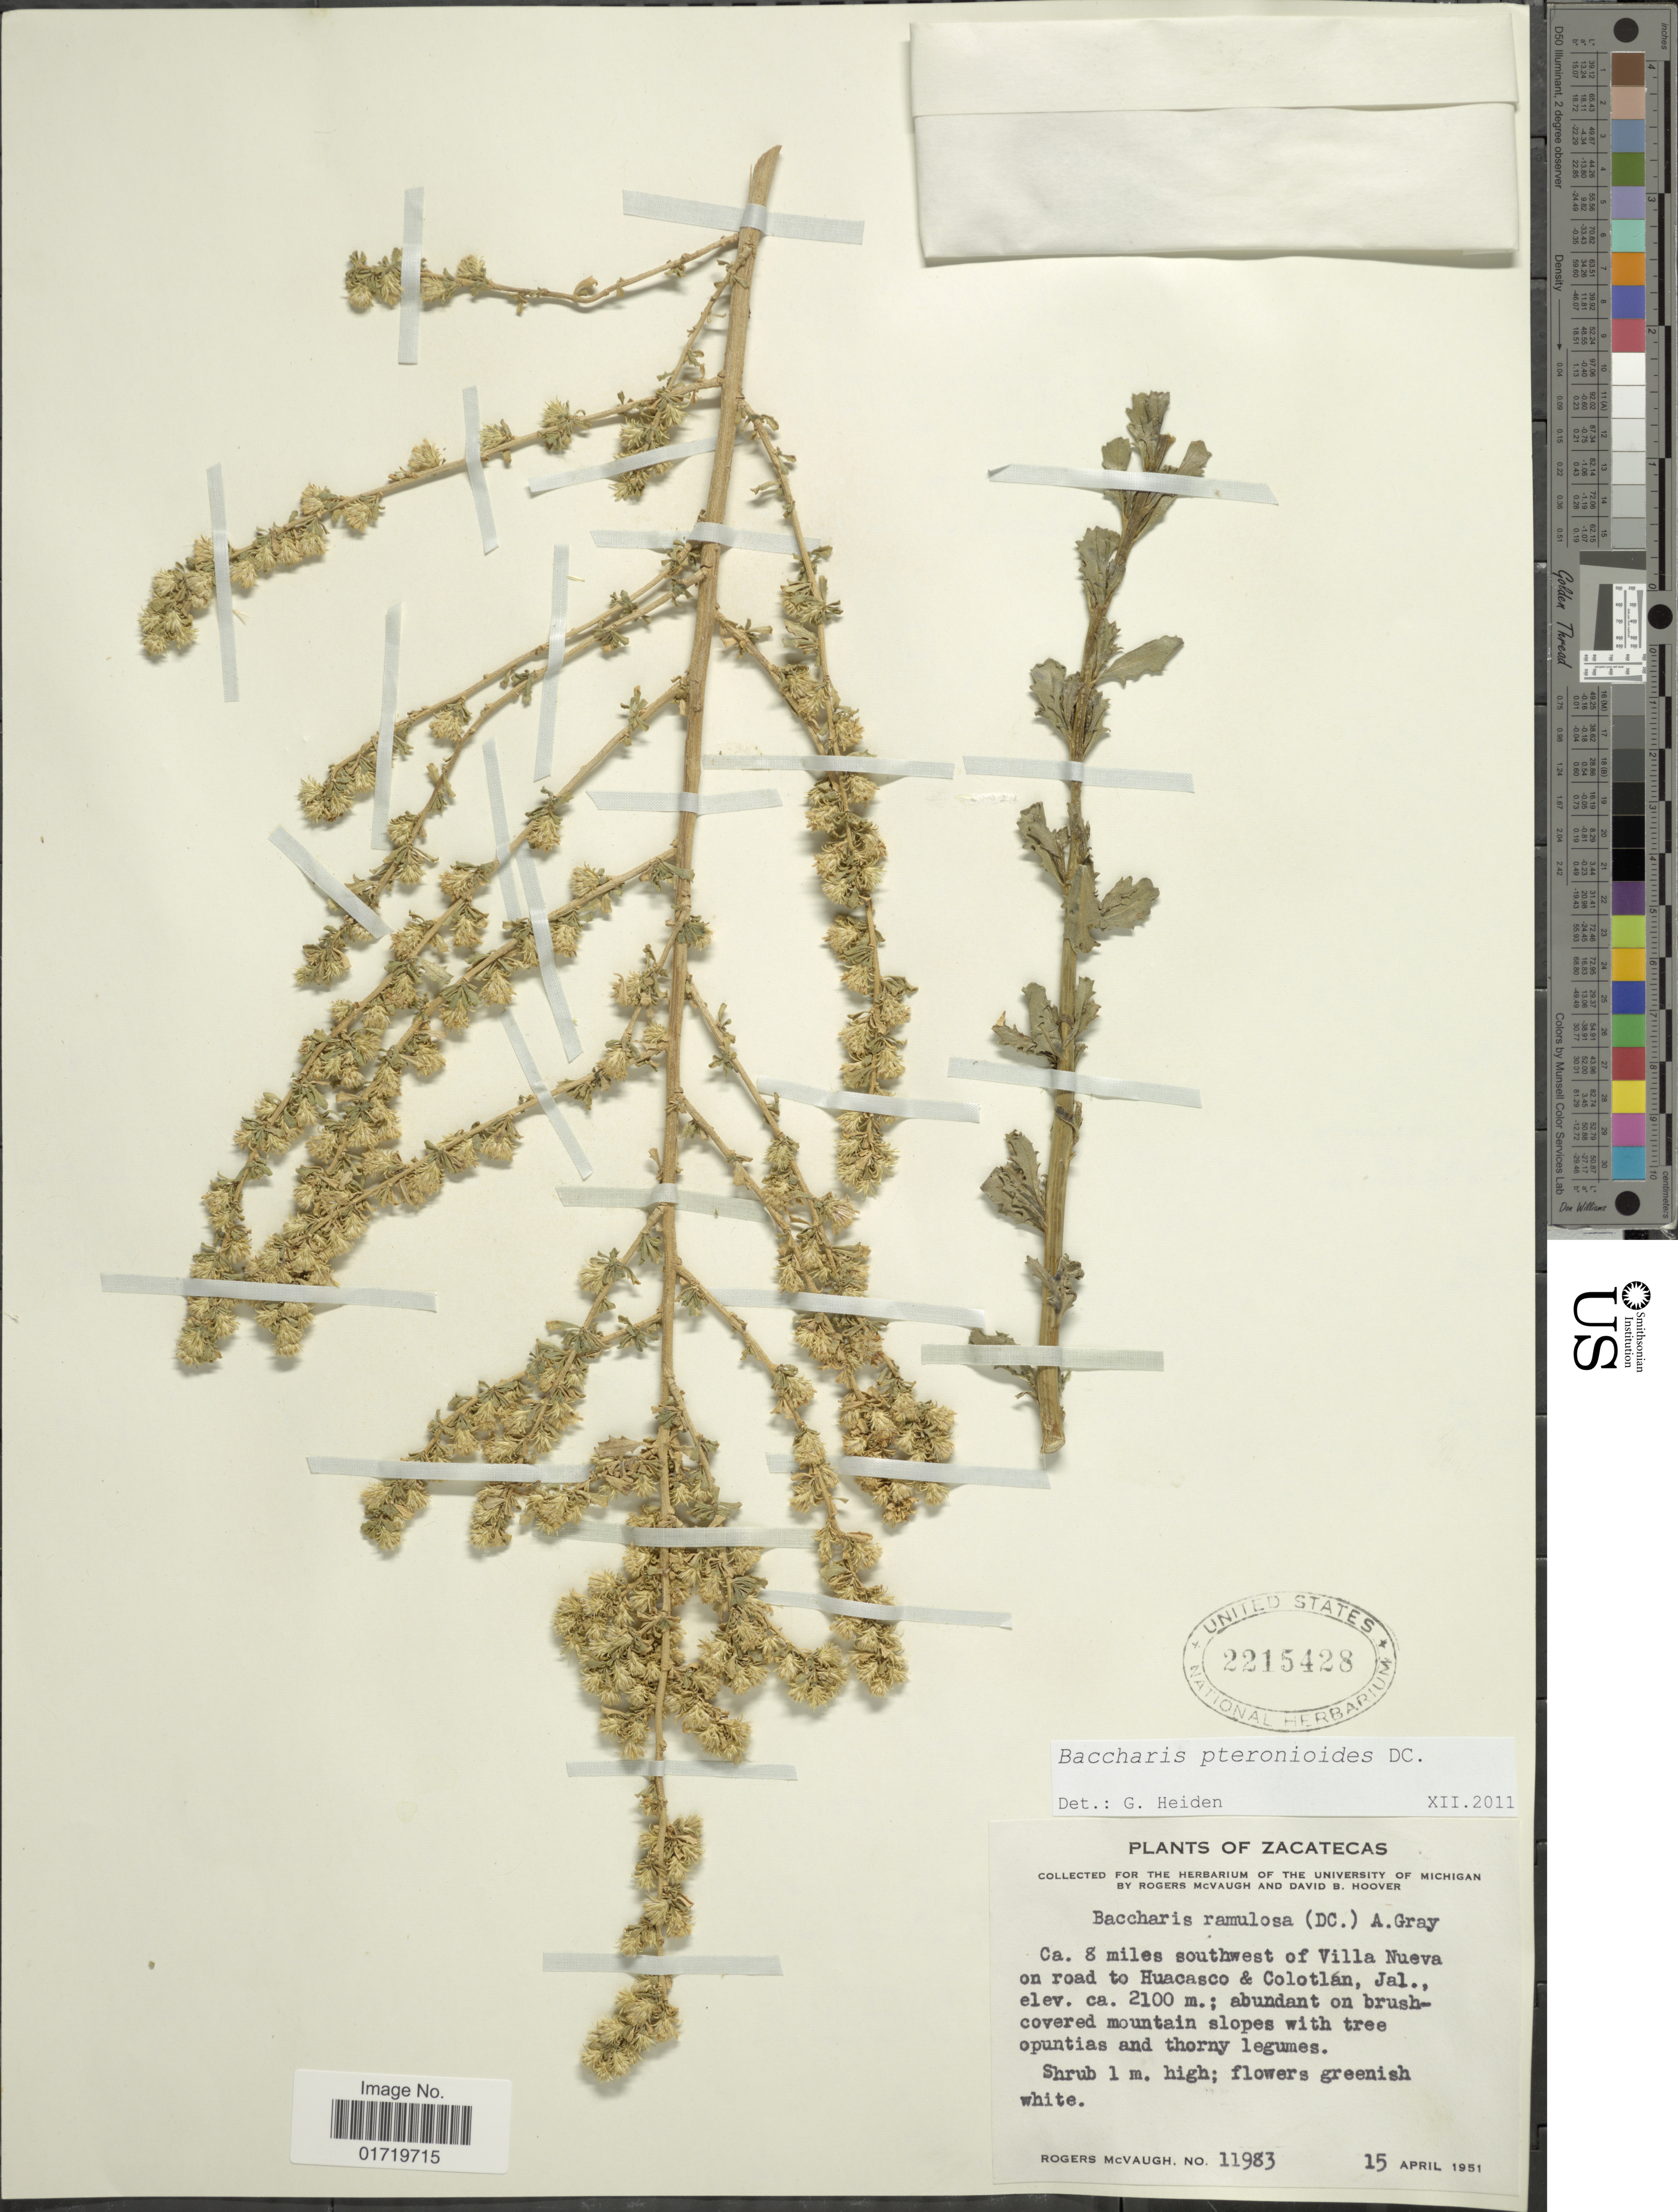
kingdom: Plantae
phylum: Tracheophyta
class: Magnoliopsida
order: Asterales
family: Asteraceae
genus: Baccharis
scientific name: Baccharis pteronioides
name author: DC.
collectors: R. McVaugh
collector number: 11983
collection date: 1951-04-15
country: Mexico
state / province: Zacatecas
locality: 8 miles southwest of Villa Nueva on road to Huacasco & Colotlan, Jal.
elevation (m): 2100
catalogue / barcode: US 2215428